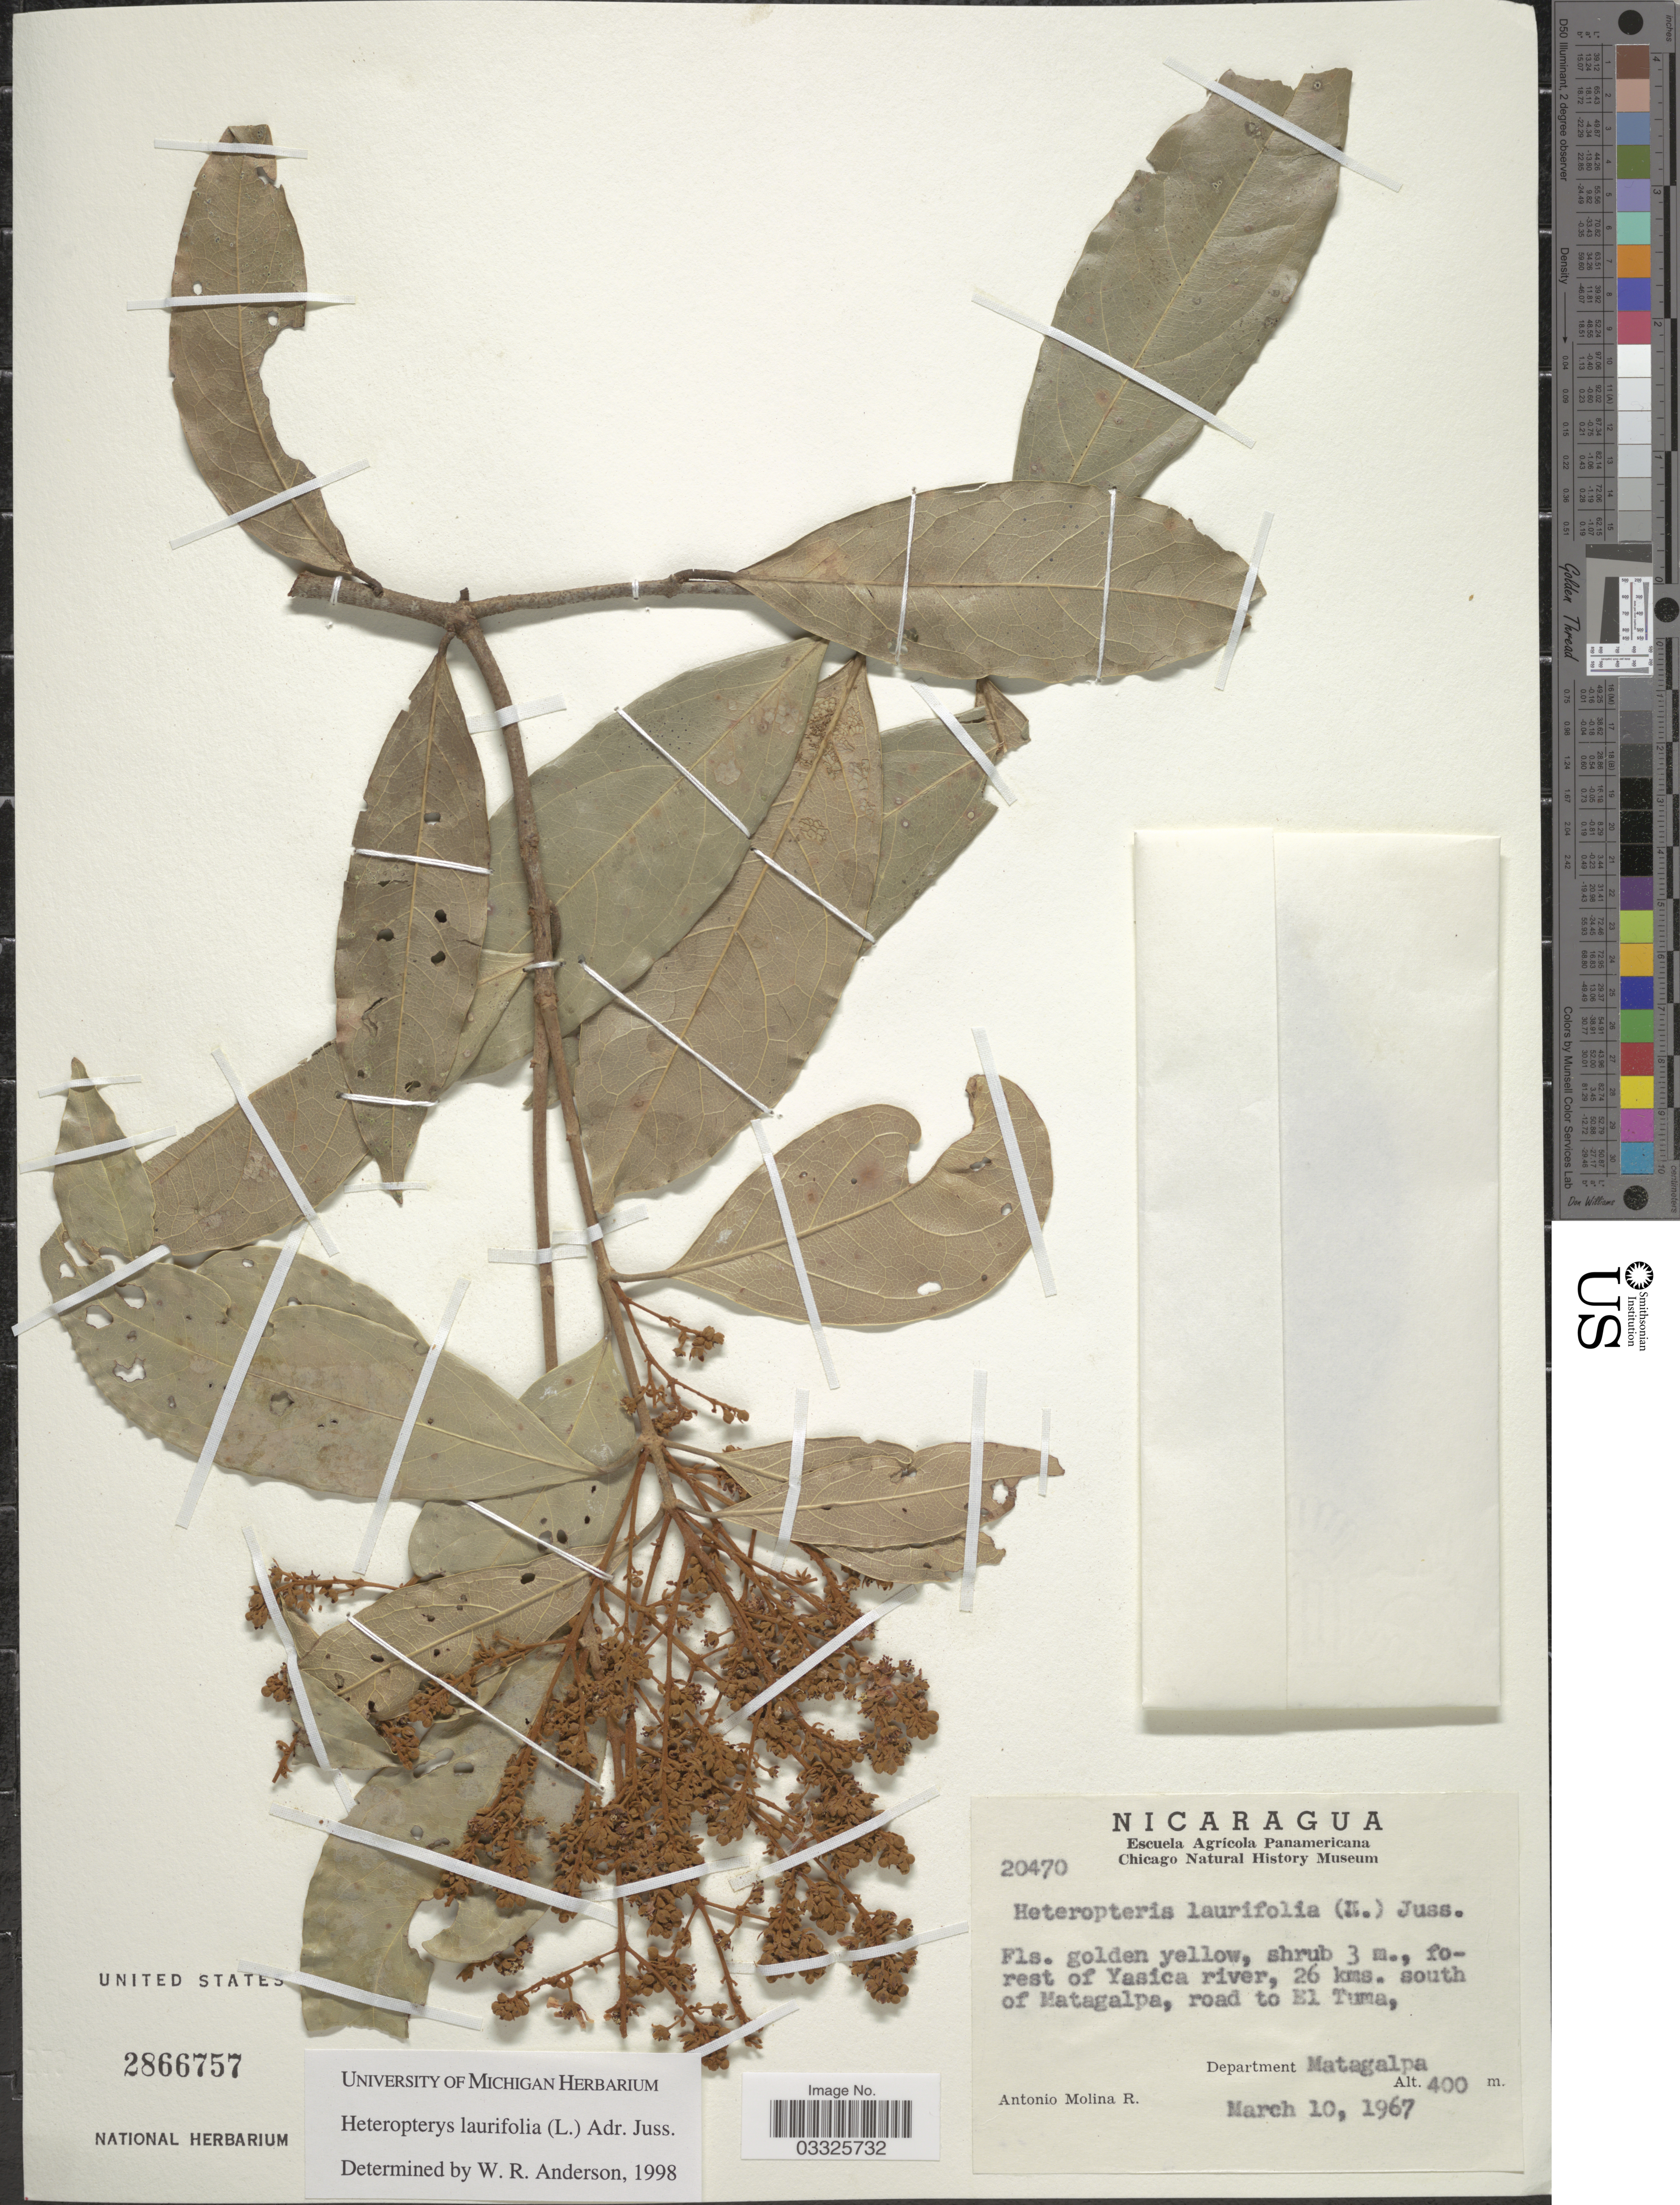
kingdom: Plantae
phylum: Tracheophyta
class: Magnoliopsida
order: Malpighiales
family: Malpighiaceae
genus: Heteropterys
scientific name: Heteropterys laurifolia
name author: (L.) A. Juss.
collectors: A. Molina R.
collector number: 20470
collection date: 1967-03-10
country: Nicaragua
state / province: Matagalpa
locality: Forest of Yasica river, 26 kms. south of Matagalpa, road to El Tuma, Department Matagalpa.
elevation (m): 400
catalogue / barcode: US 2866757